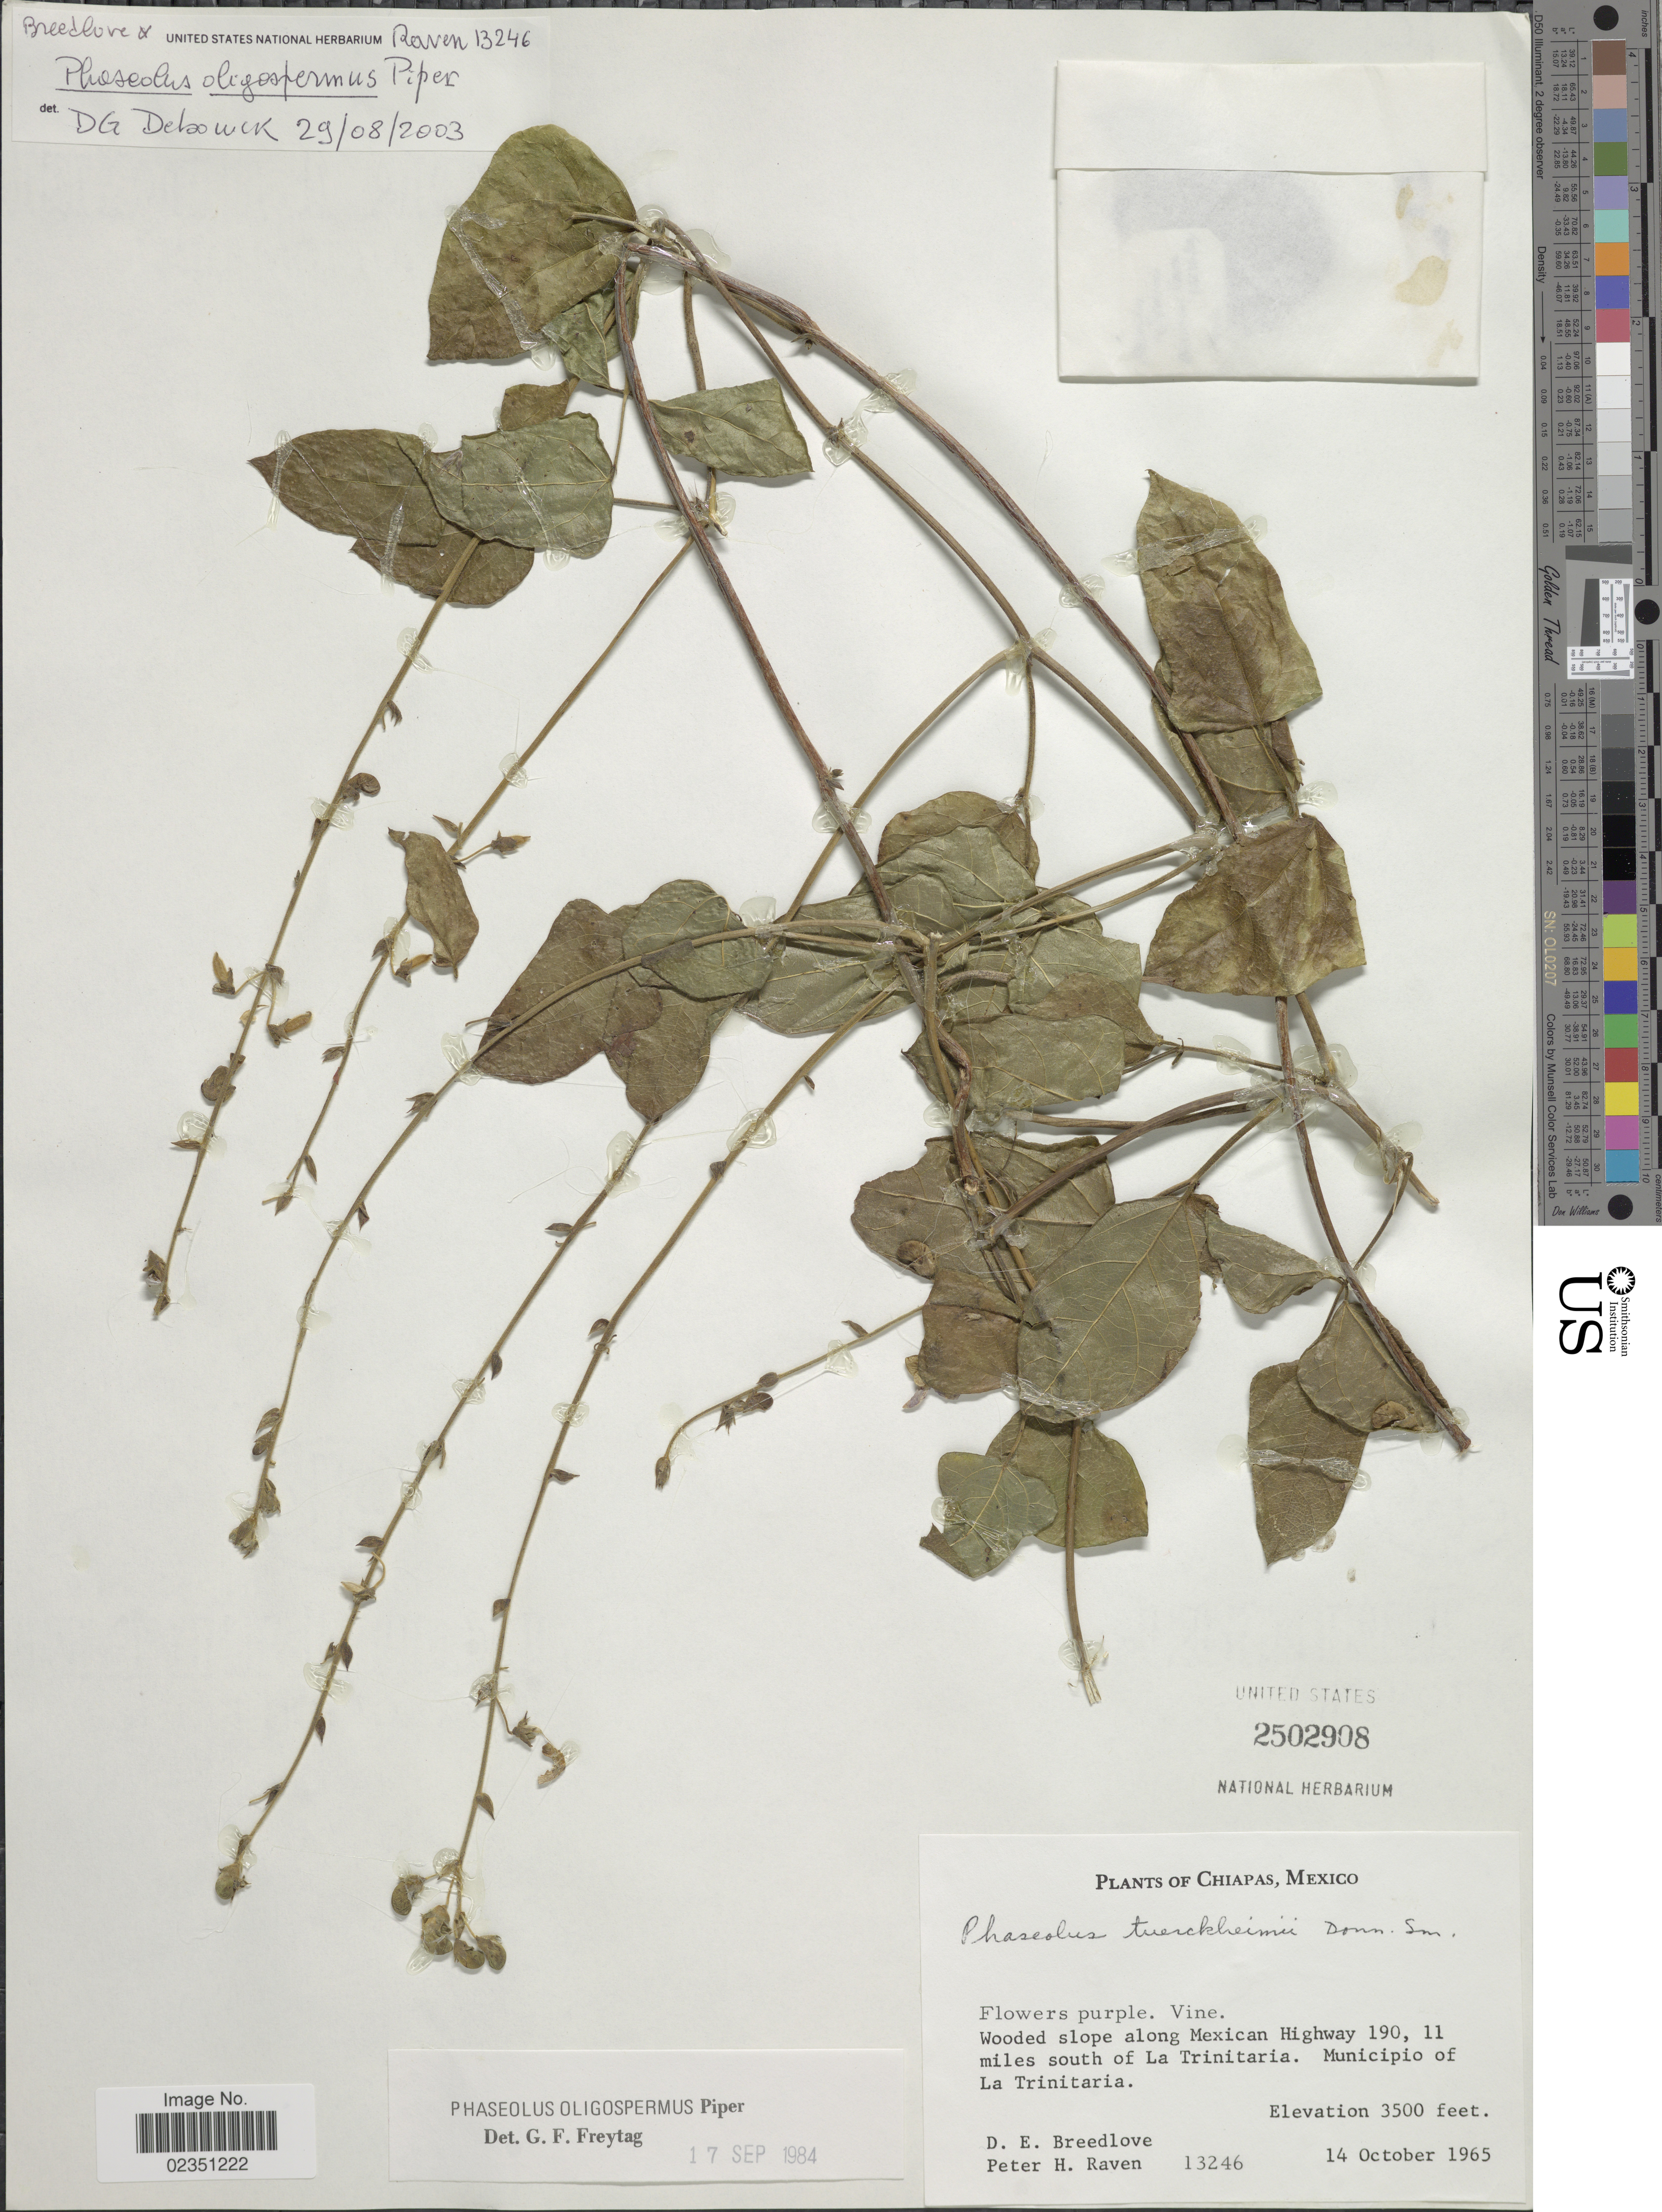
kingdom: Plantae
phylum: Tracheophyta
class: Magnoliopsida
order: Fabales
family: Fabaceae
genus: Phaseolus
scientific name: Phaseolus oligospermus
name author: Piper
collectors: D. E. Breedlove & P. Raven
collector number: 13246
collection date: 1965-10-14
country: Mexico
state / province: Chiapas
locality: Wooded slope along Mexican Highway 190, 11 miles south of La Trinitaria. Municipio of La Trinitaria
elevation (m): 1067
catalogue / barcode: US 2502908